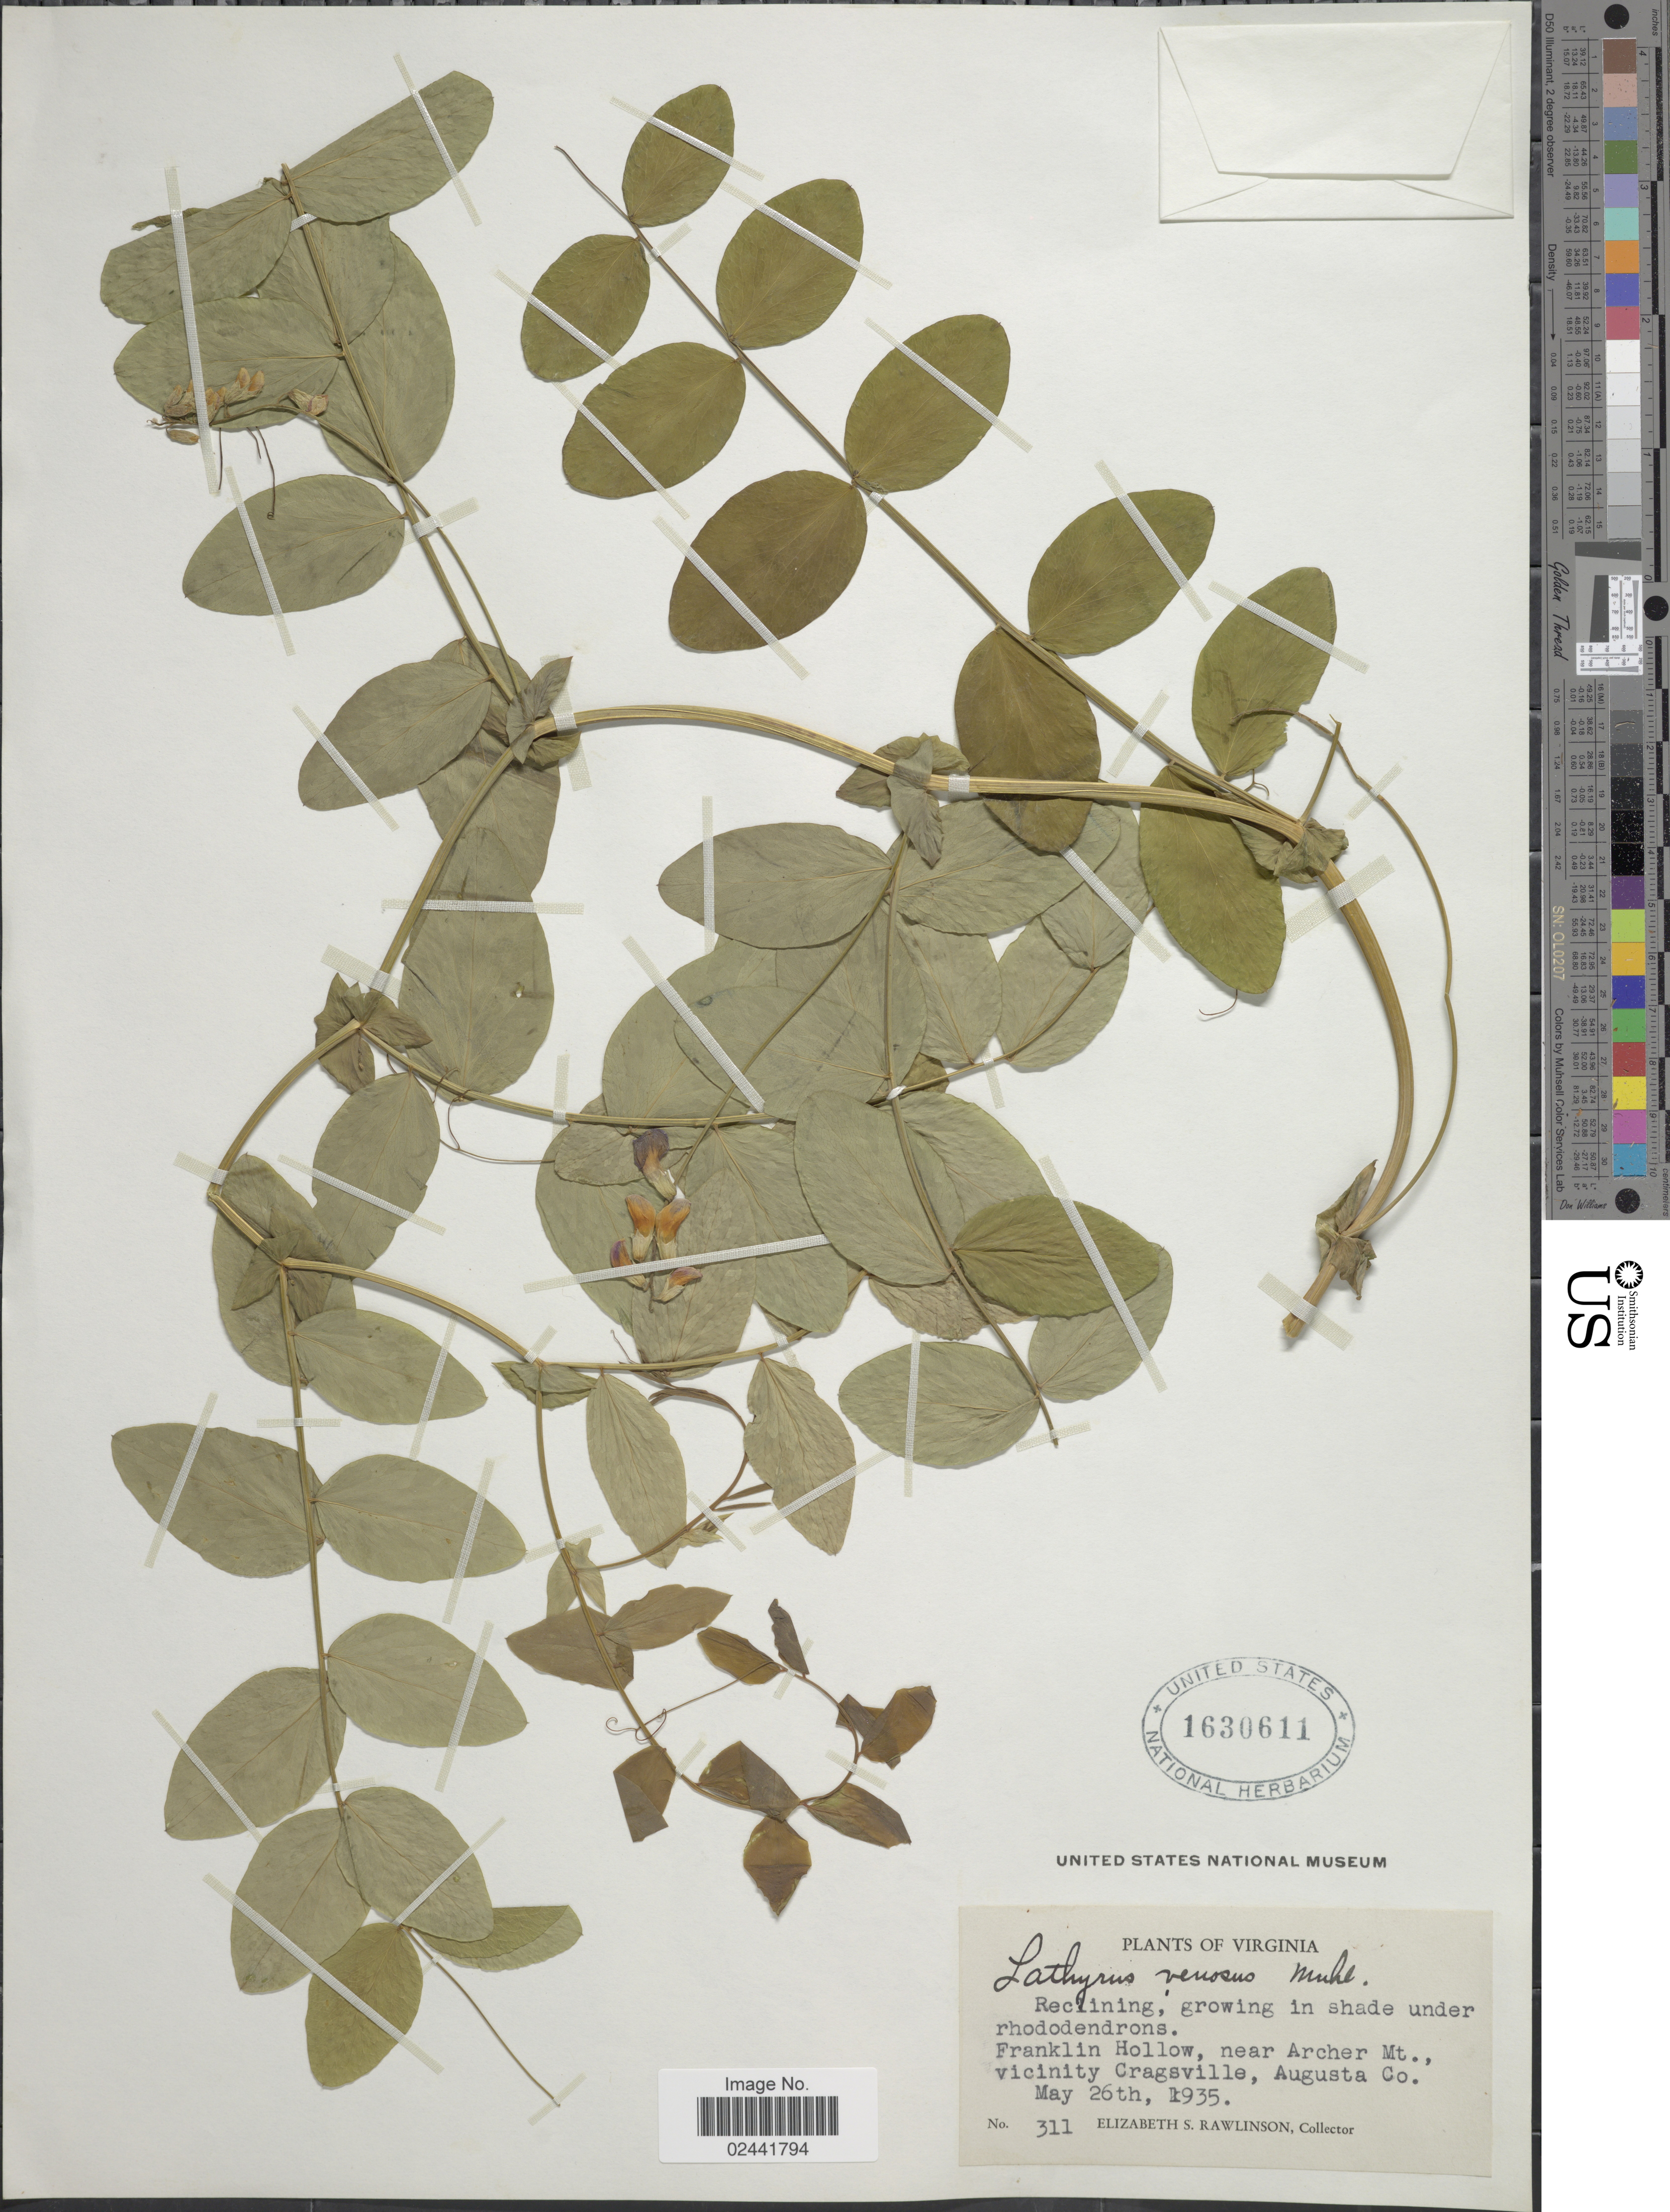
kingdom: Plantae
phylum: Tracheophyta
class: Magnoliopsida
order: Fabales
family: Fabaceae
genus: Lathyrus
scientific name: Lathyrus venosus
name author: Muhl. ex Willd.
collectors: E. S. Rawlinson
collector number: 311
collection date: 1935-05-26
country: United States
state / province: Virginia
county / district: Augusta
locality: Franklin Hollow, near Archer Mt., vicinity Cragsville, Augusta Co.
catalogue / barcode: US 1630611